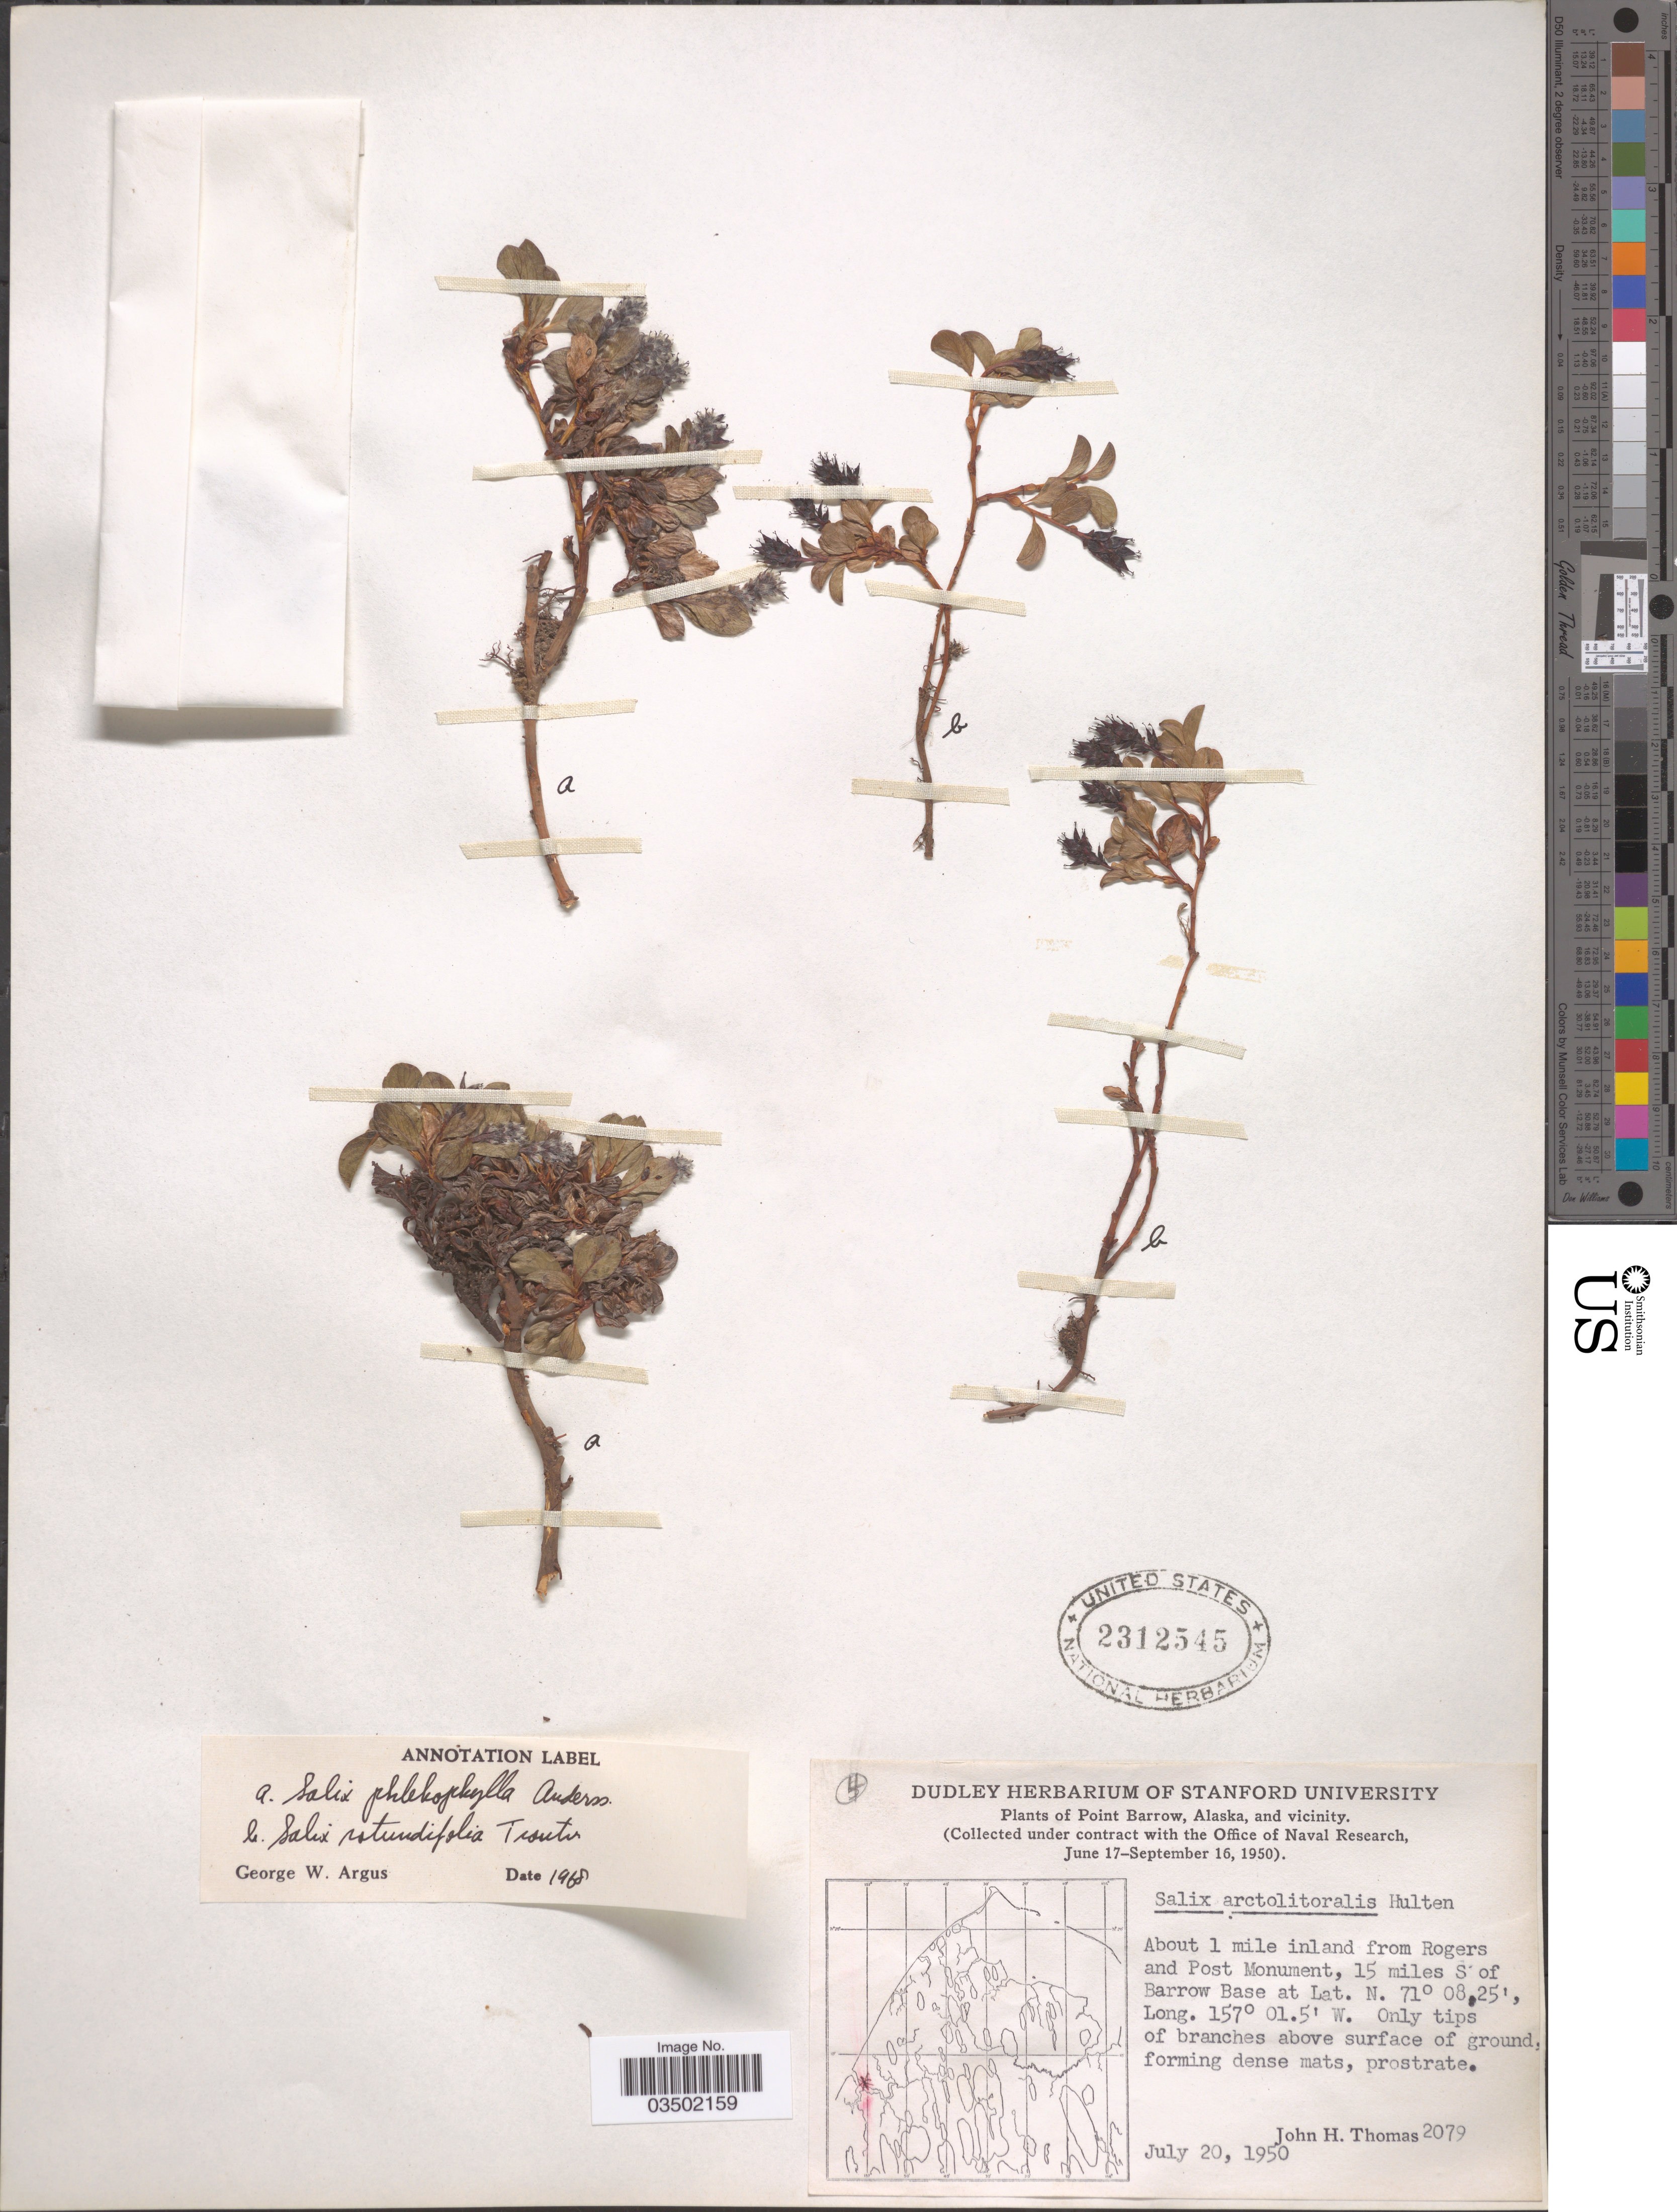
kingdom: Plantae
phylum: Tracheophyta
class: Magnoliopsida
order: Malpighiales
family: Salicaceae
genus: Salix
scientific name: Salix phlebophylla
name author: Andersson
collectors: J. H. Thomas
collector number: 2079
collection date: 1950-07-20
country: United States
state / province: Alaska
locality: Point Barrow and vicinity. About 1 mile inland from Rogers and Post Monument, 15 miles S of Barrow Base.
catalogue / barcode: US 2312545